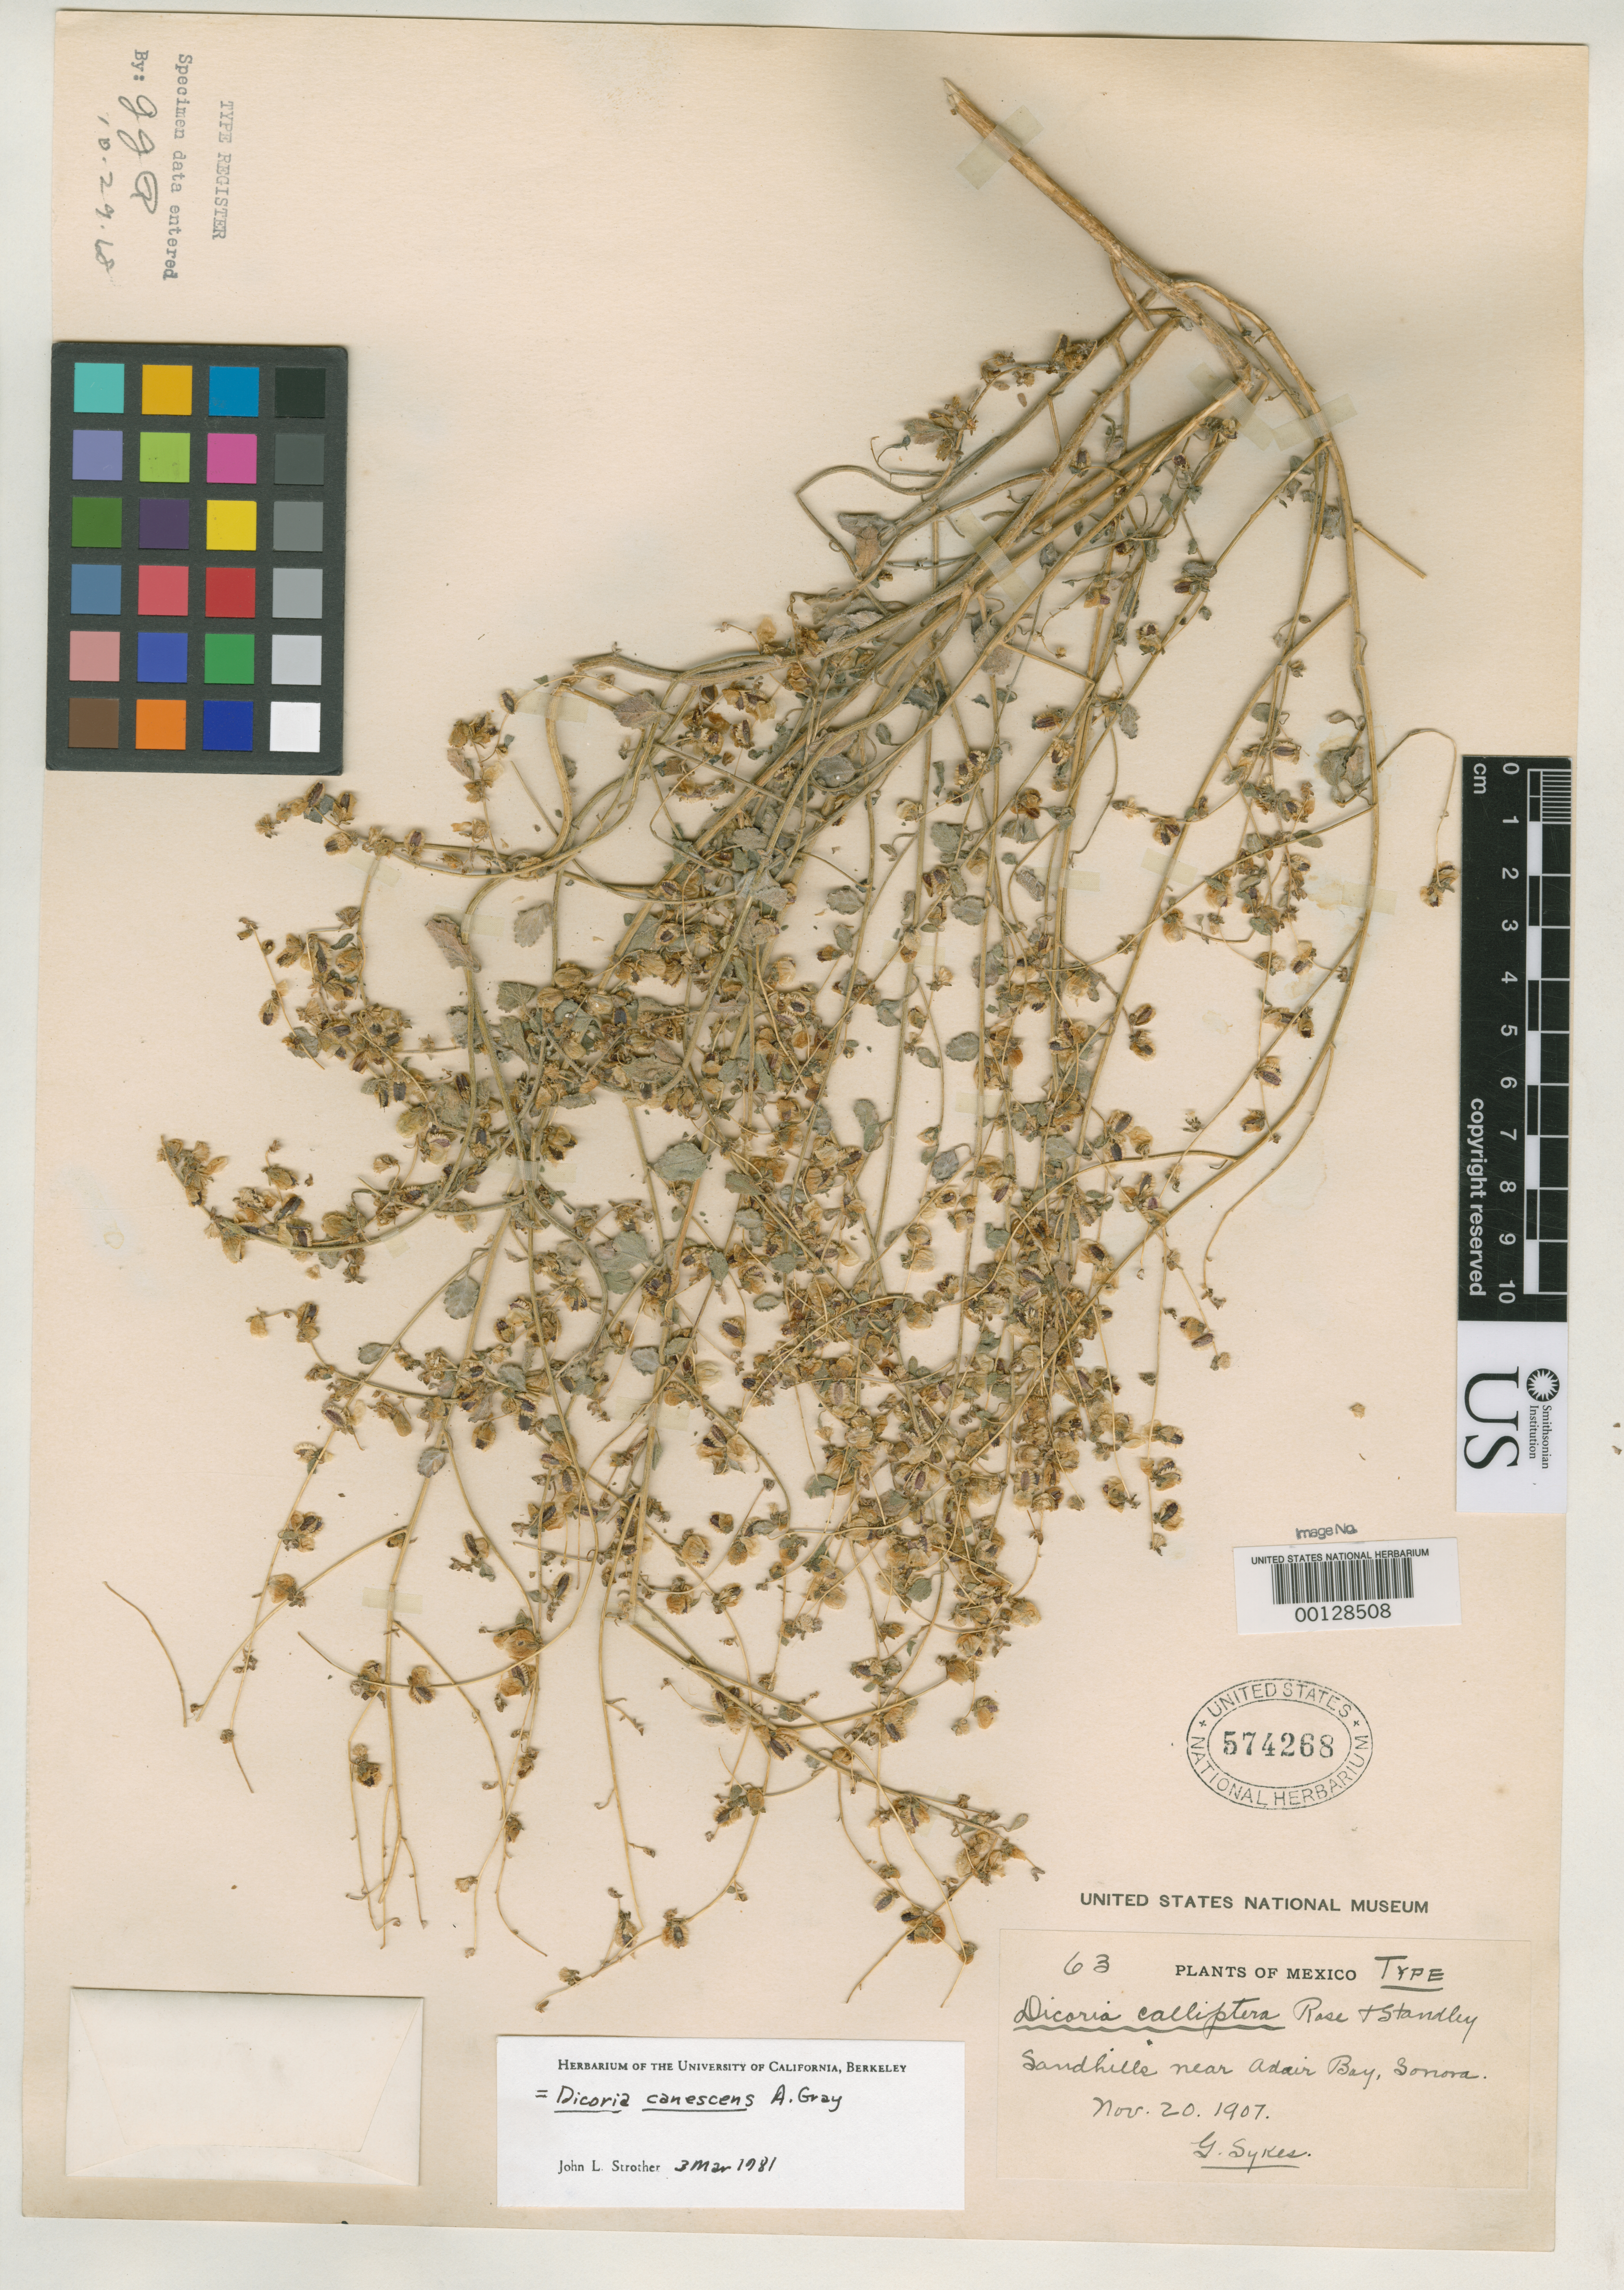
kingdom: Plantae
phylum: Tracheophyta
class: Magnoliopsida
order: Asterales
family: Asteraceae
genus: Dicoria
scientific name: Dicoria calliptera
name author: Rose & Standl.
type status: Holotype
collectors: G. Sykes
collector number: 63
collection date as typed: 20 Nov 1907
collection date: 1907-11-20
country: Mexico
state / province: Sonora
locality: Near Adair Bay, Gulf of California.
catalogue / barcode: US 574268